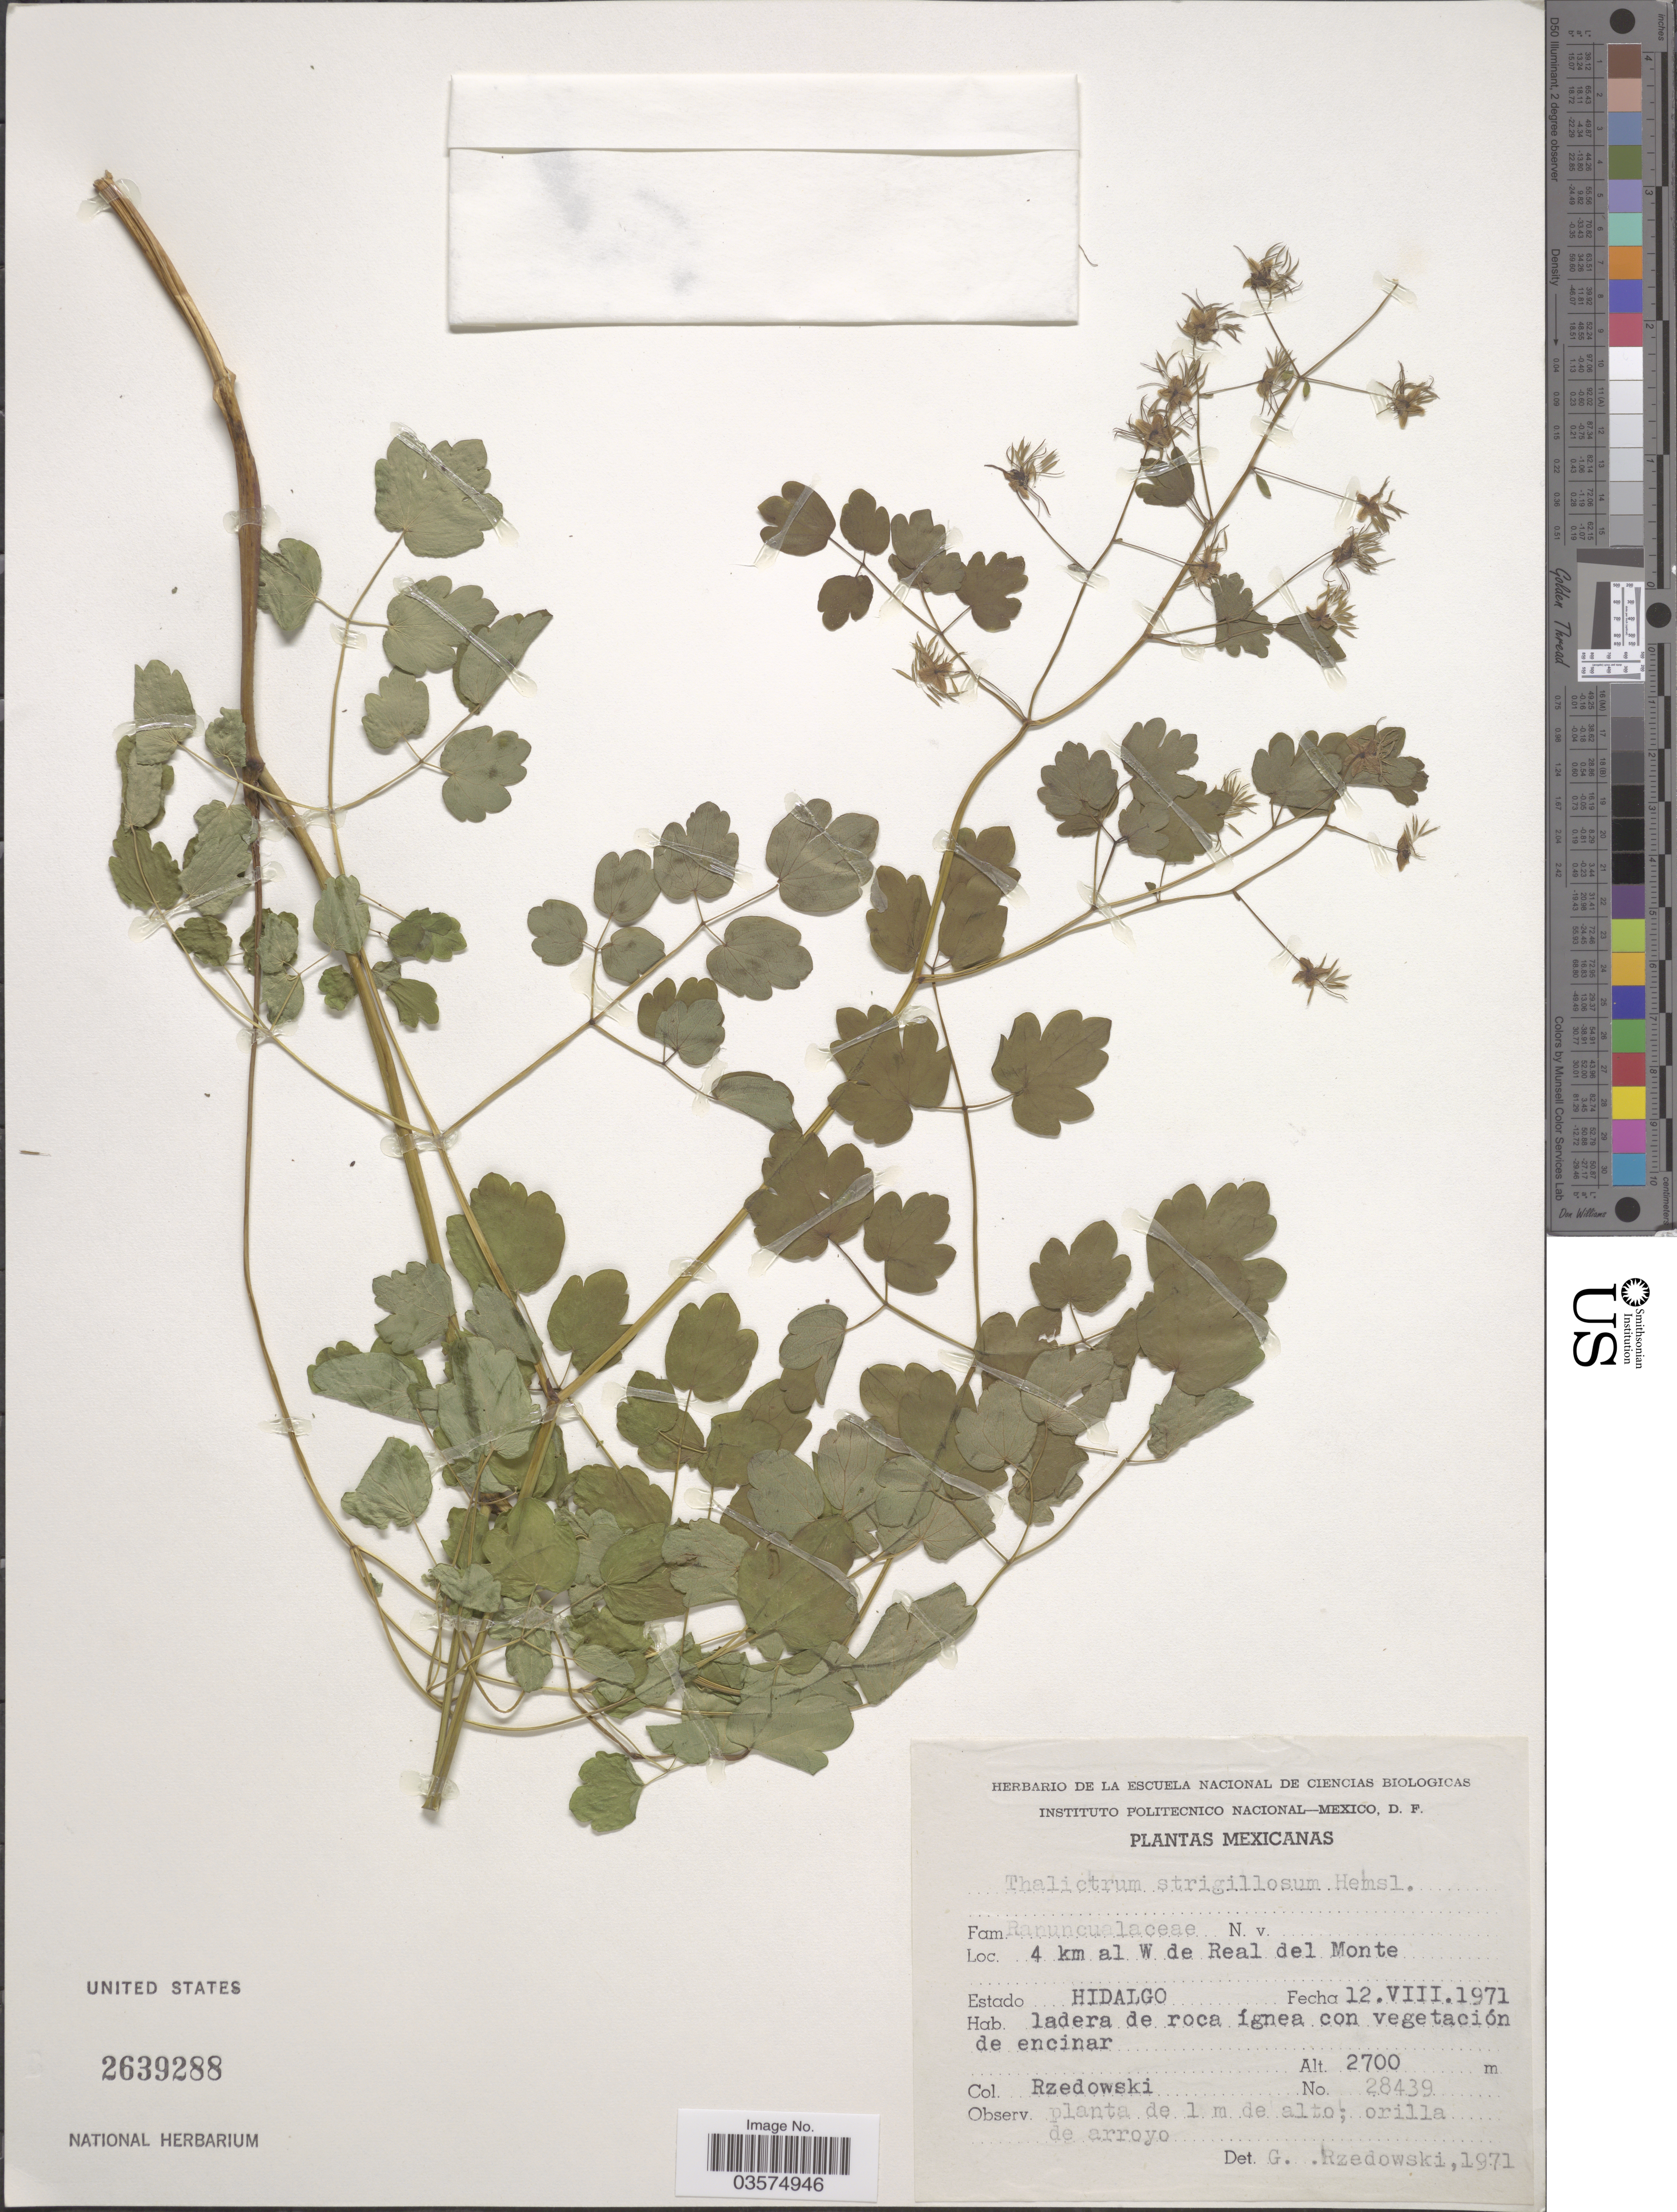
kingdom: Plantae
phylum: Tracheophyta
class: Magnoliopsida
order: Ranunculales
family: Ranunculaceae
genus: Thalictrum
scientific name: Thalictrum strigillosum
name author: Hemsl.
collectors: Rzedowski, --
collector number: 28439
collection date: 1971-08-12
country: Mexico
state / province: Hidalgo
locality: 4 km al W de Real del Monte. Estado Hidalgo.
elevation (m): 2700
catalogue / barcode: US 2639288